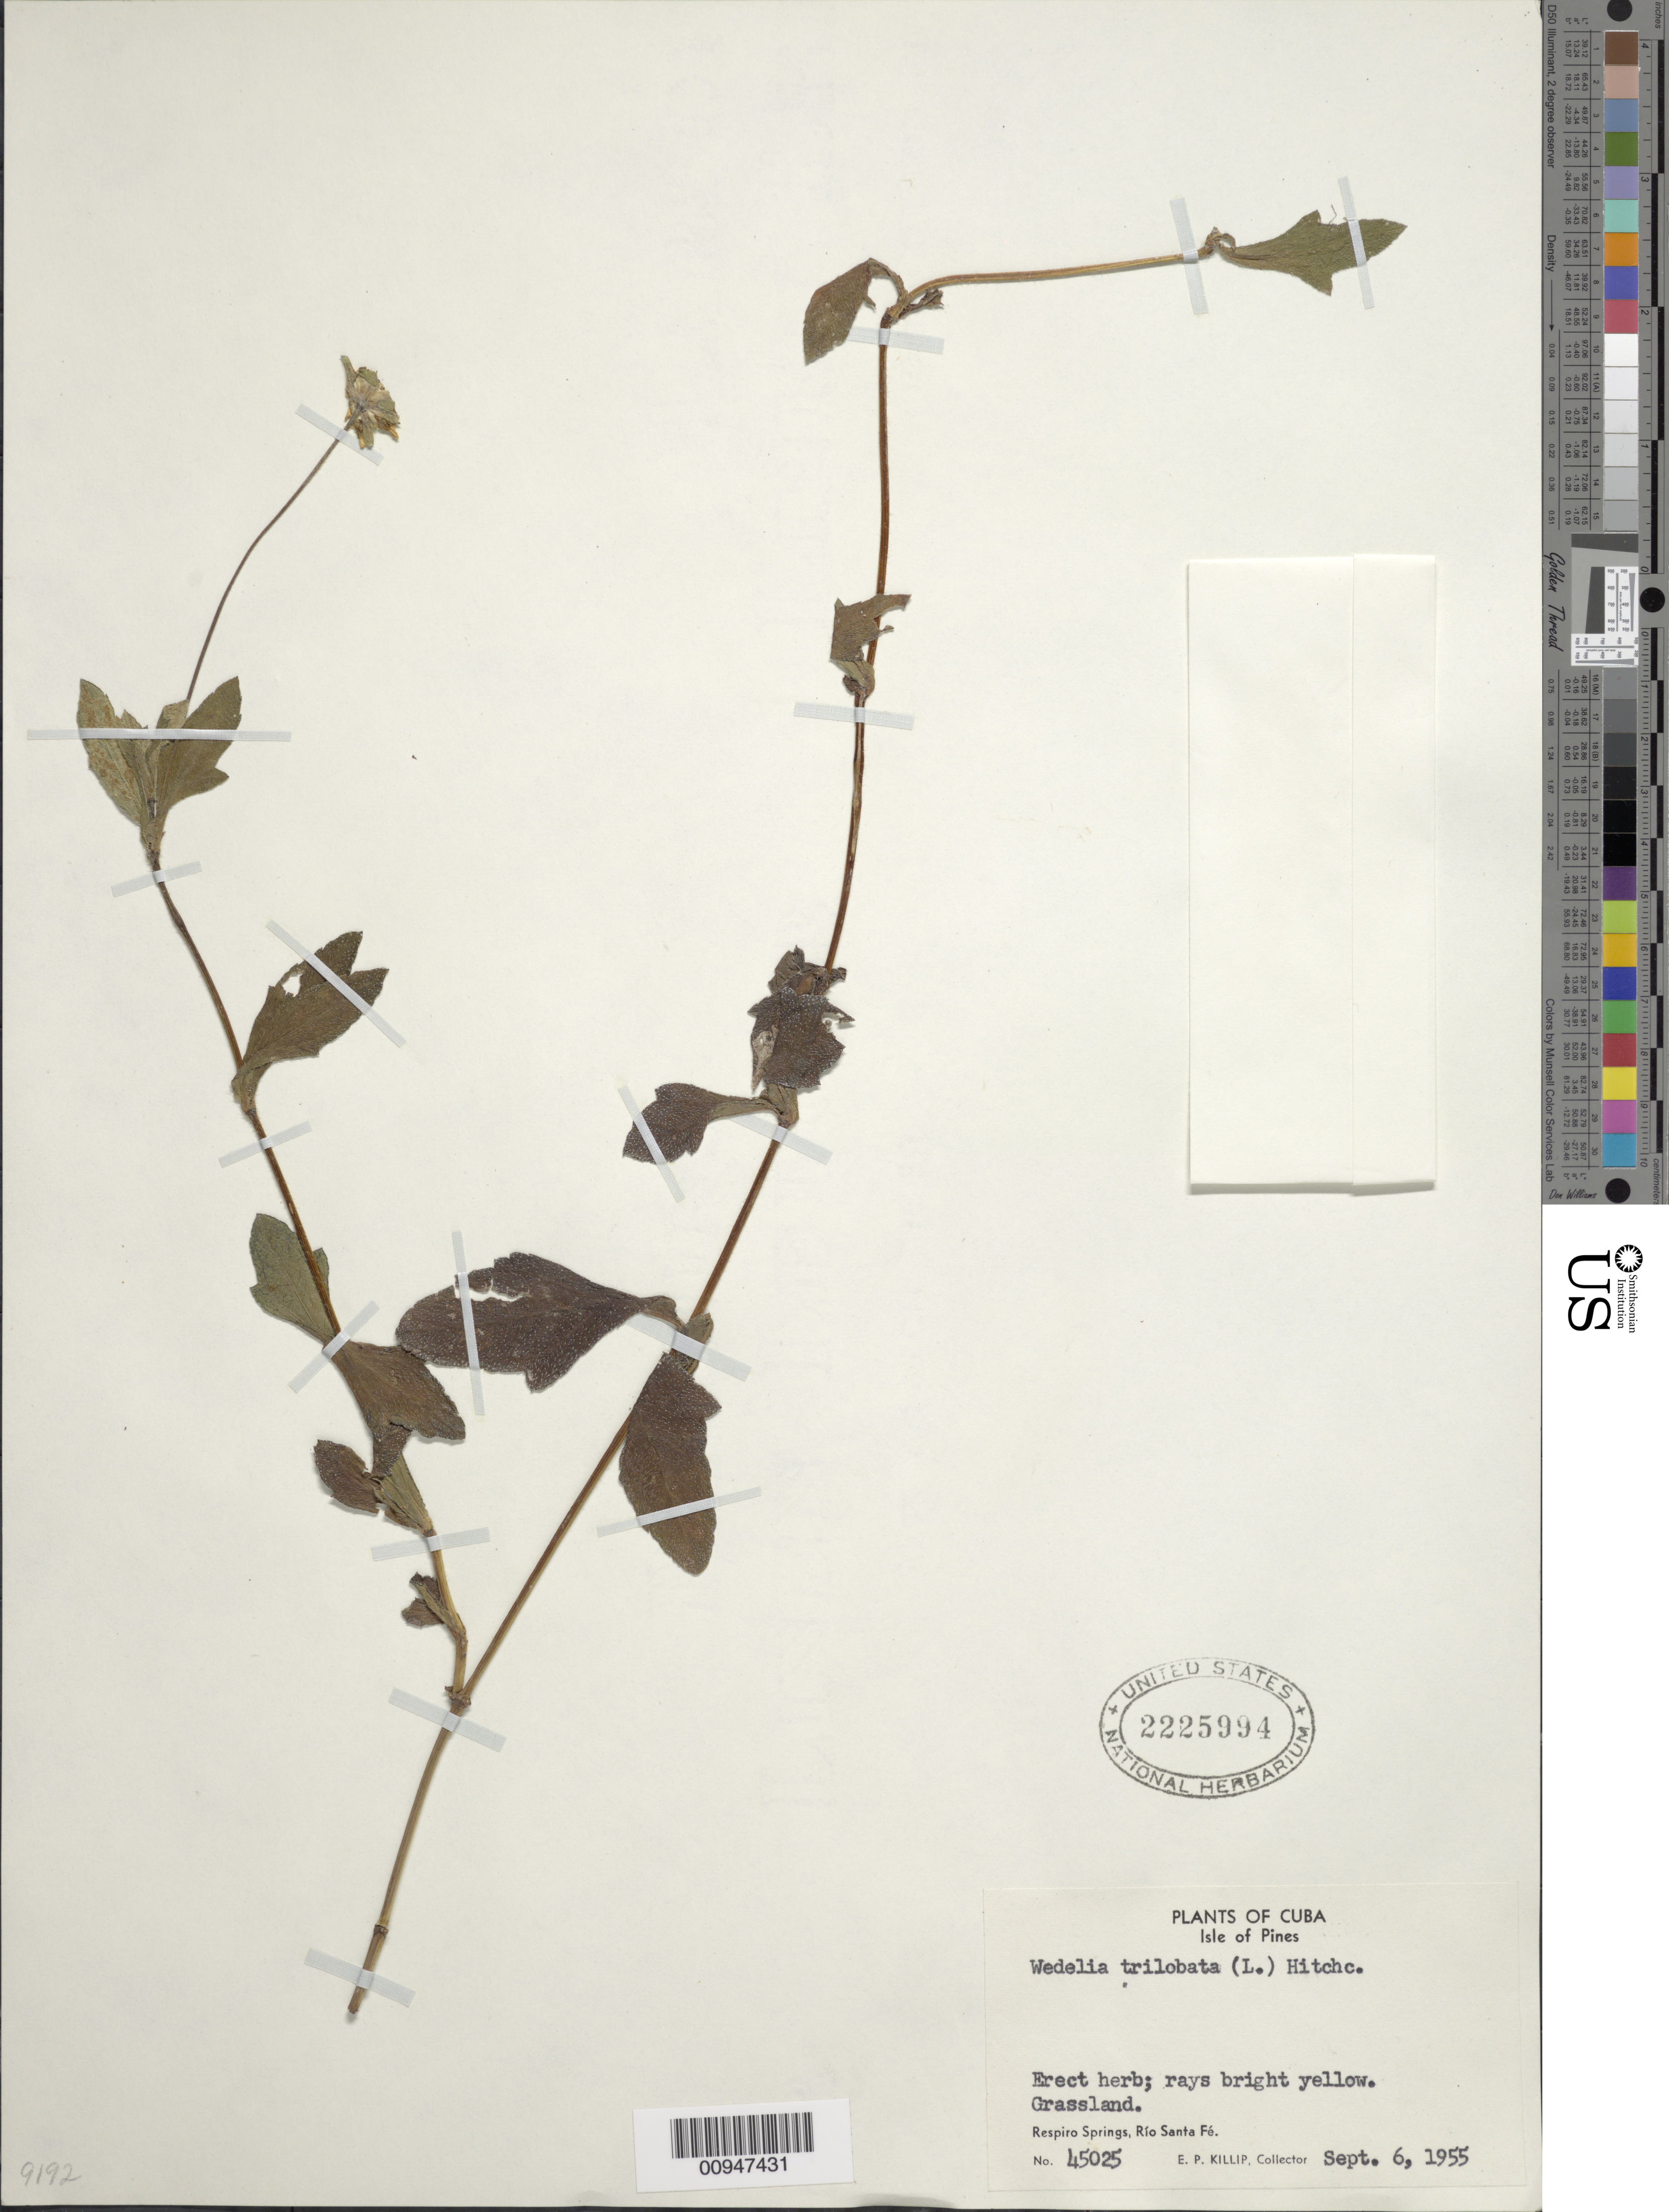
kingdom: Plantae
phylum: Tracheophyta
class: Magnoliopsida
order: Asterales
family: Asteraceae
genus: Sphagneticola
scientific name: Sphagneticola trilobata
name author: (L.) Pruski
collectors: E. P. Killip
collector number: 45025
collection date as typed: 06 Sep 1955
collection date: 1955-09-06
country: Cuba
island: Isla de la Juventud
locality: Respiro Springs, Río Santa Fé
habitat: Grassland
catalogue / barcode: US 2225994